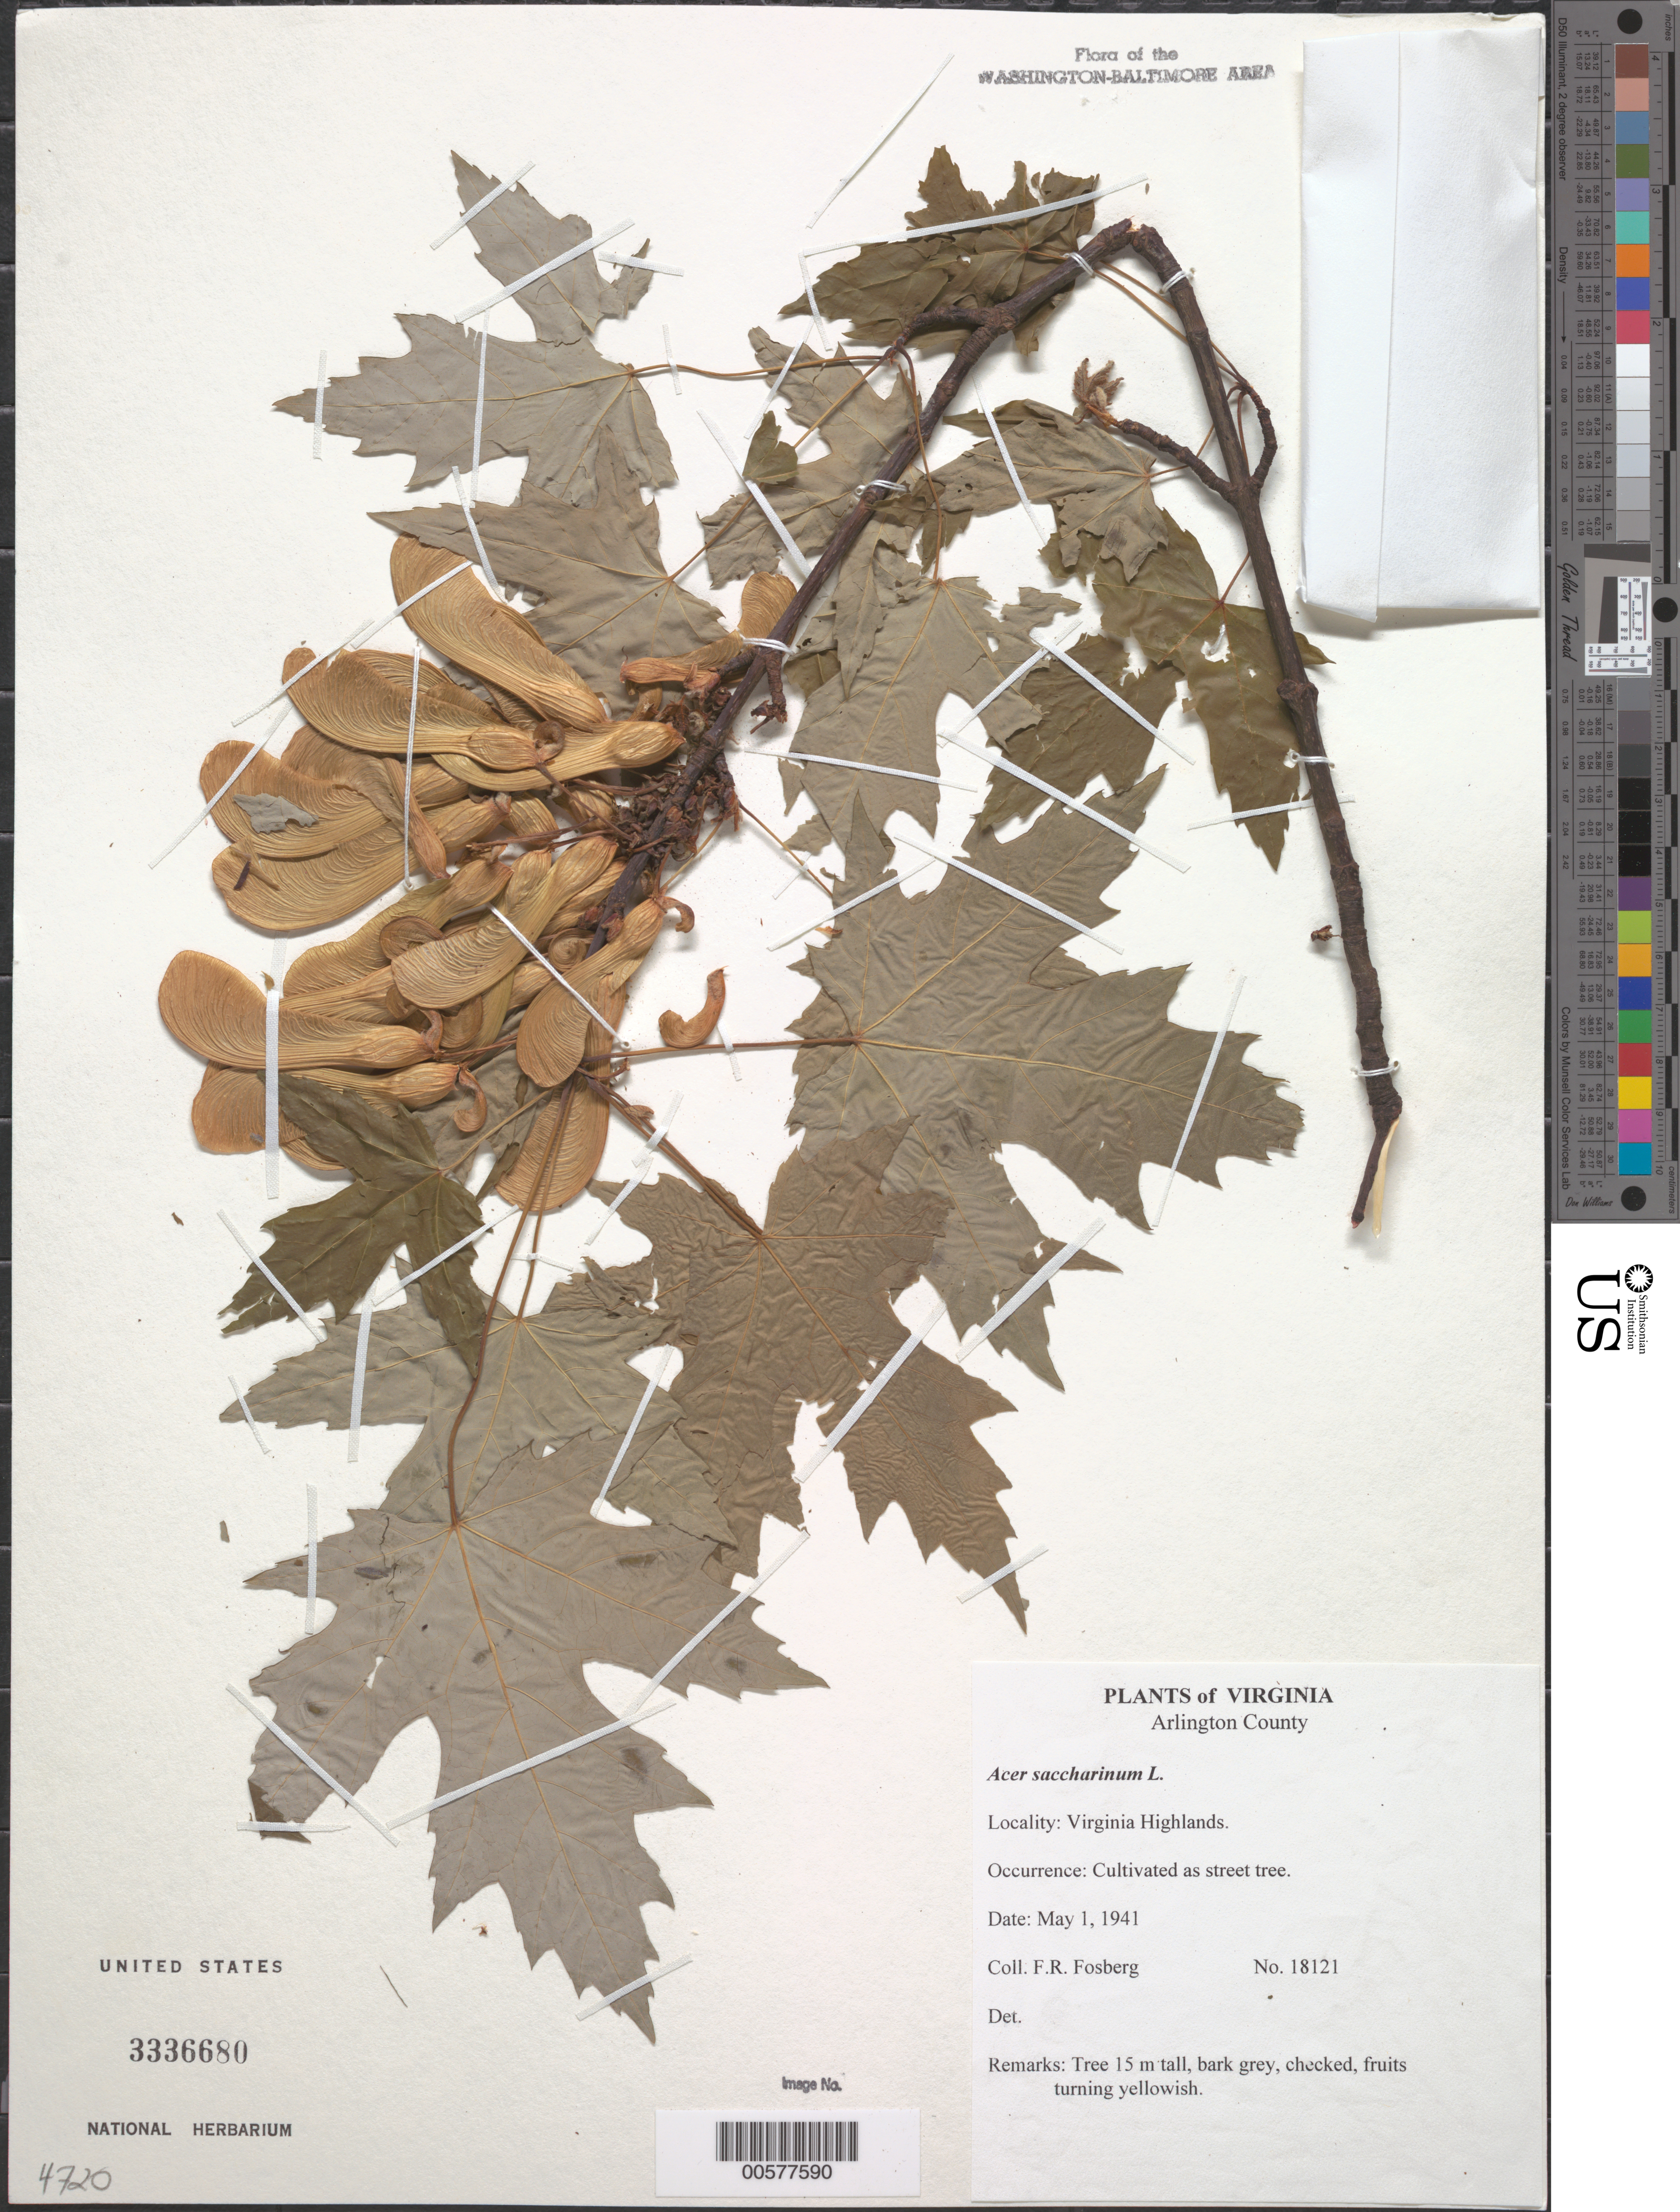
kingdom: Plantae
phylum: Tracheophyta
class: Magnoliopsida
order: Sapindales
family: Sapindaceae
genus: Acer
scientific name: Acer saccharinum subsp. floridanum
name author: (Chapm.) Wesm.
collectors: F. R. Fosberg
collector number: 18121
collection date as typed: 01 May 1941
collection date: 1941-05-01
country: United States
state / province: Virginia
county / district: Arlington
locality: Virginia Highlands.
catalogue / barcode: US 3336680